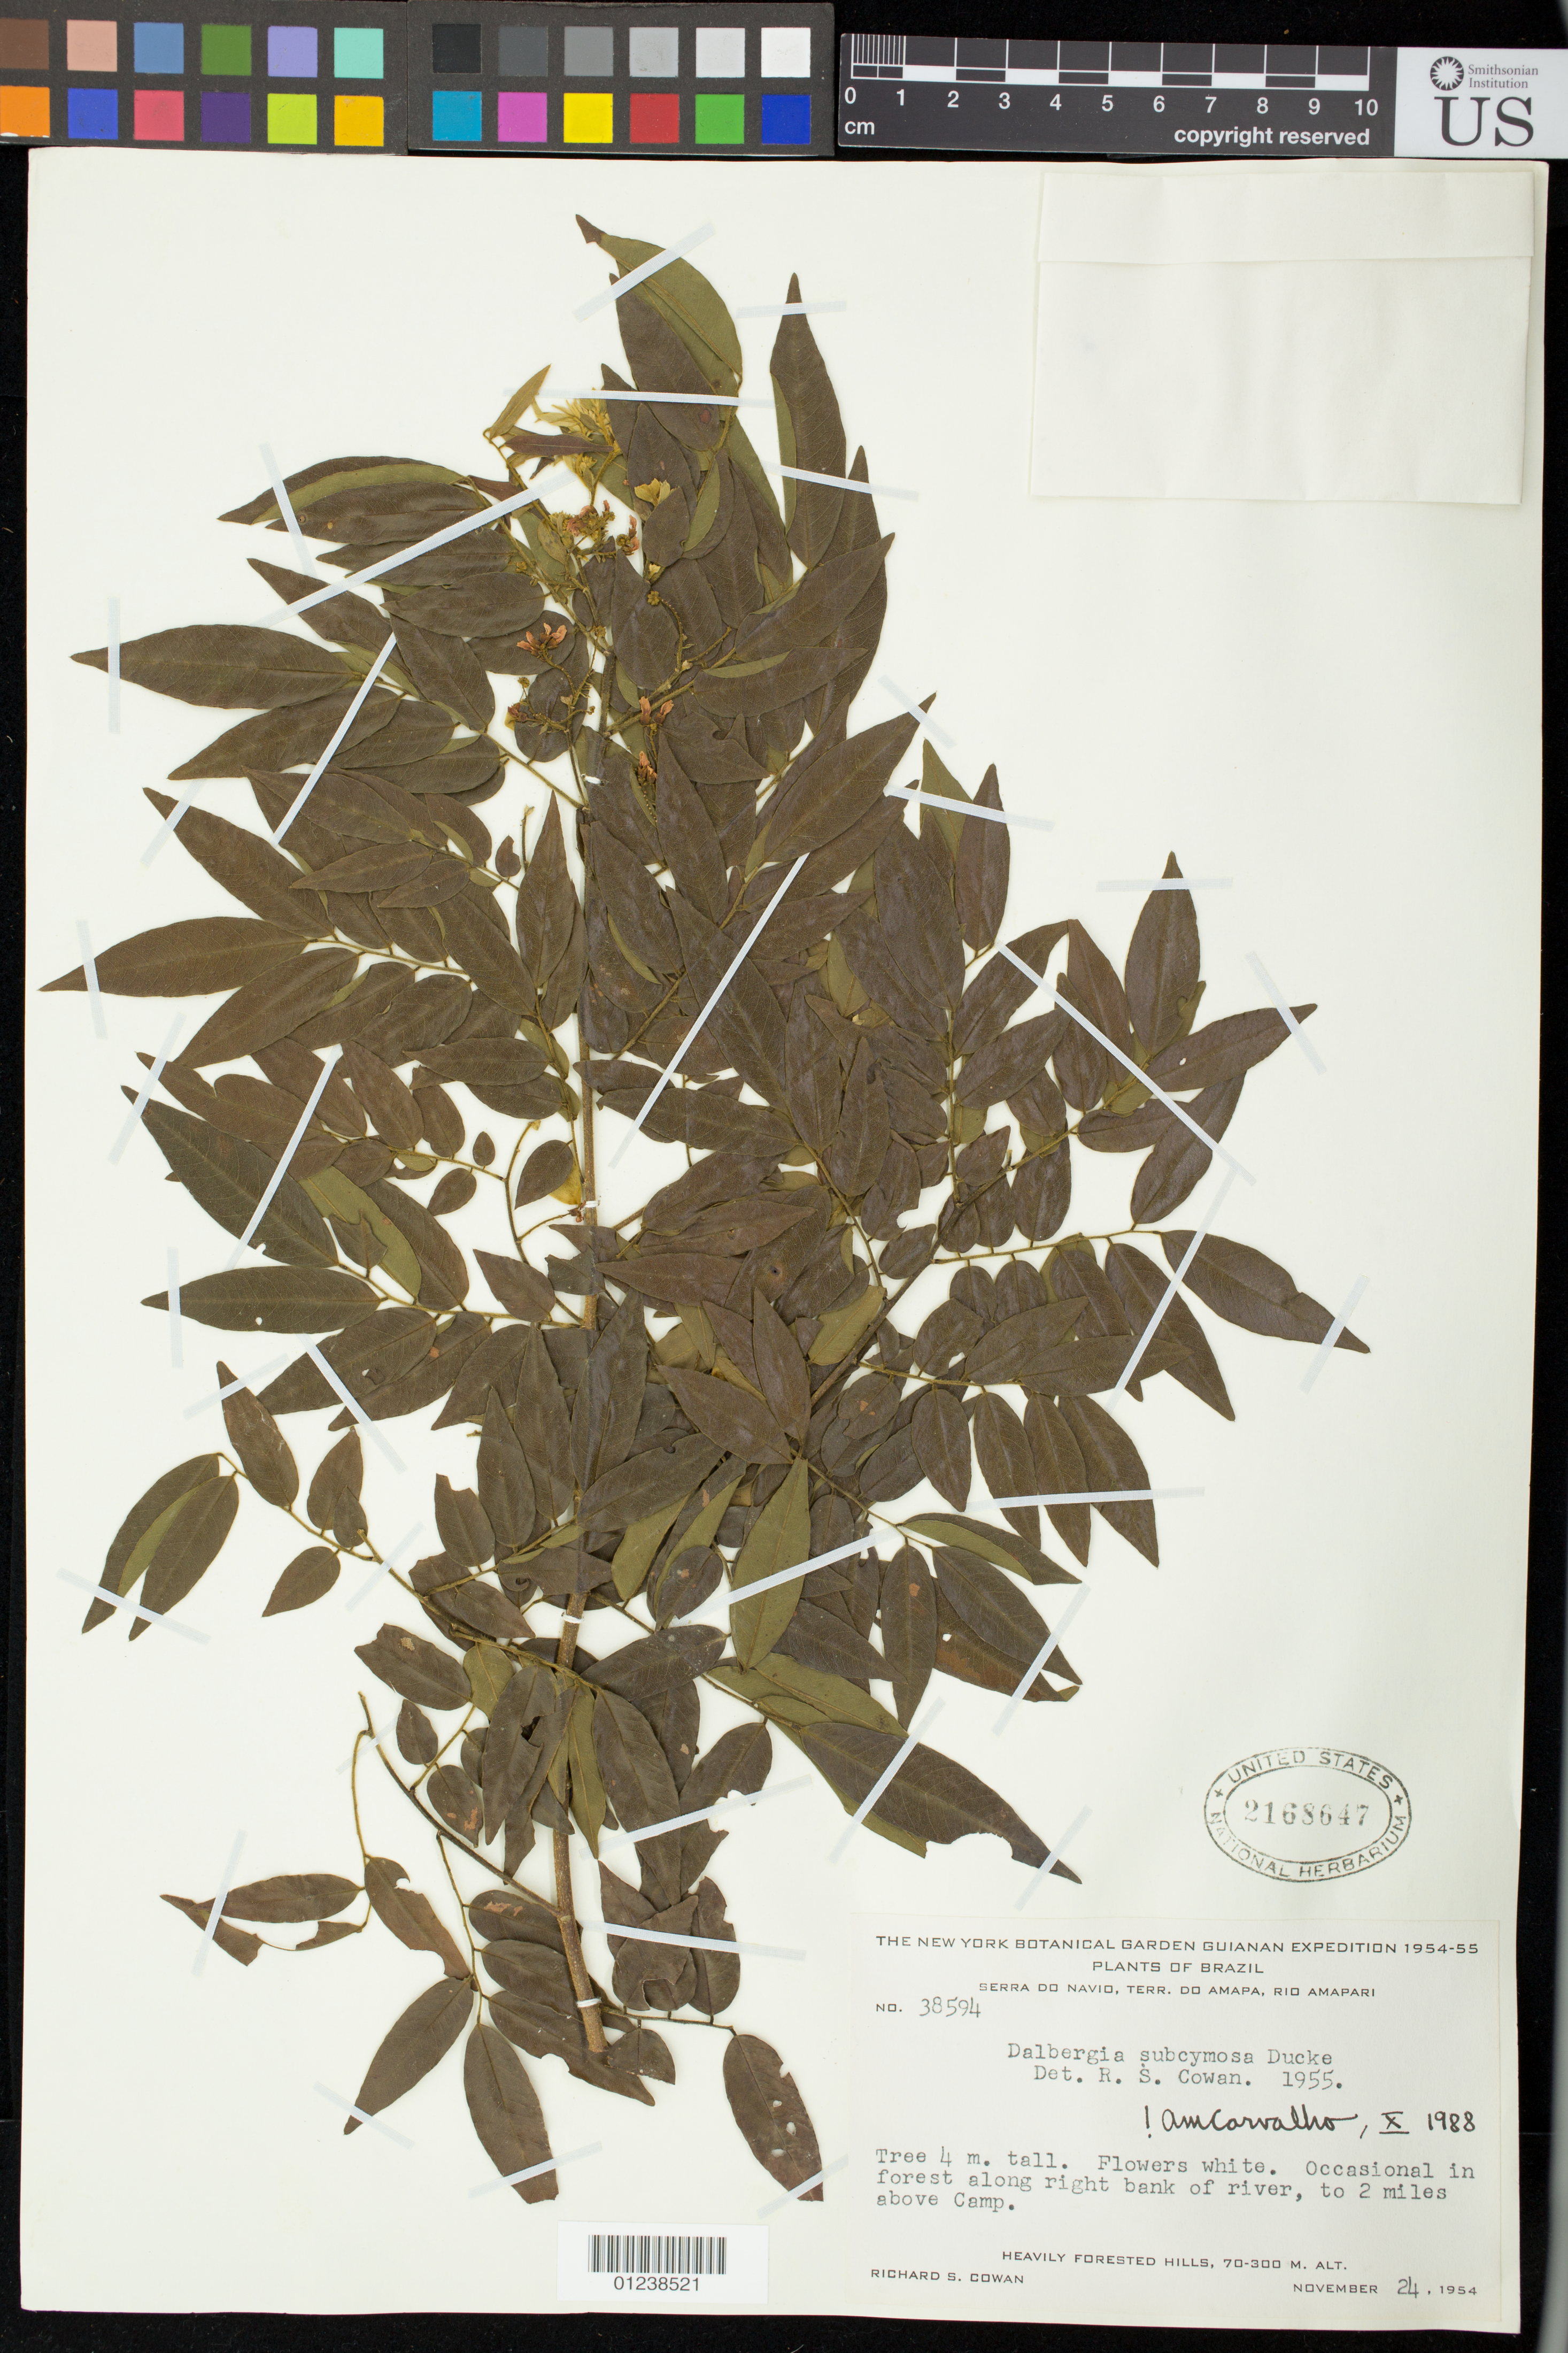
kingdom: Plantae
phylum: Tracheophyta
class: Magnoliopsida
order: Fabales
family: Fabaceae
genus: Dalbergia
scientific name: Dalbergia subcymosa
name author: Ducke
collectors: R. S. Cowan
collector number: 38594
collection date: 1954-11-24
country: Brazil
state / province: Amapa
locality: Serra do Navio, Rio Amapari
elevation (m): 70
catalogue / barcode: US 2168647